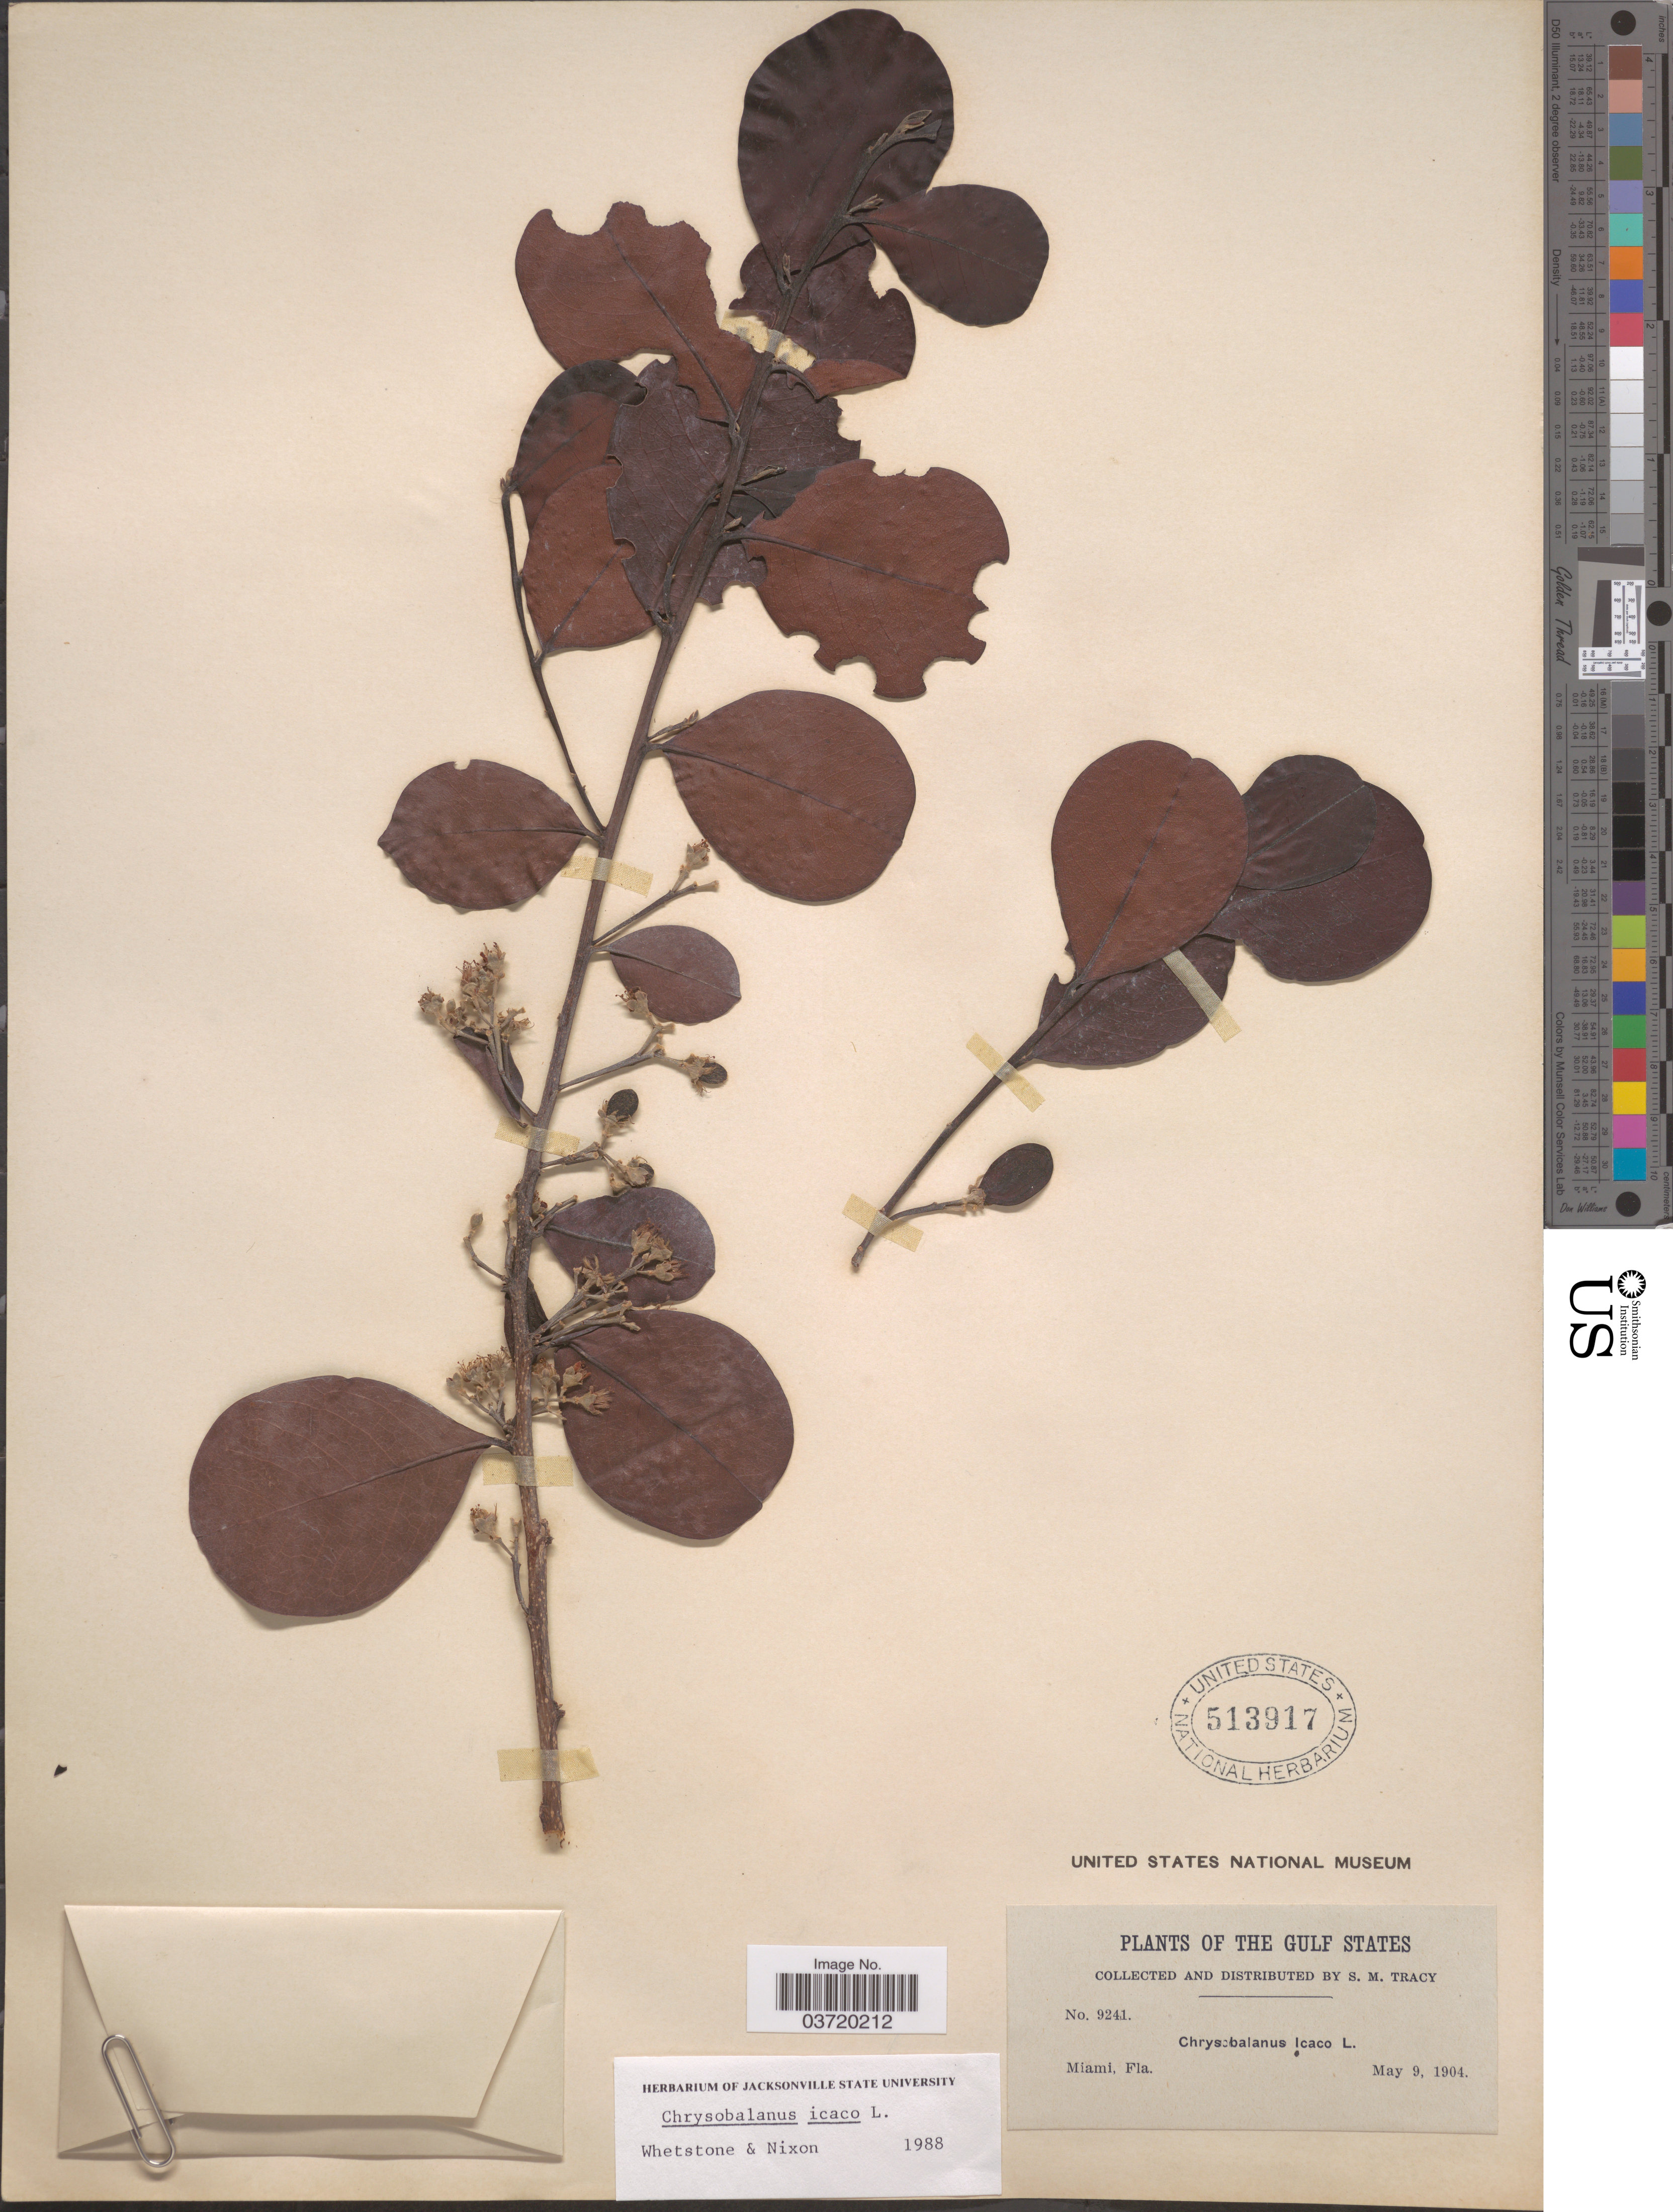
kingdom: Plantae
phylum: Tracheophyta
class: Magnoliopsida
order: Malpighiales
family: Chrysobalanaceae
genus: Chrysobalanus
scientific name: Chrysobalanus icaco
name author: L.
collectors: S. M. Tracy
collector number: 9241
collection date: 1904-05-09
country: United States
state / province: Florida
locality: Gulf States. Miami.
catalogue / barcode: US 513917